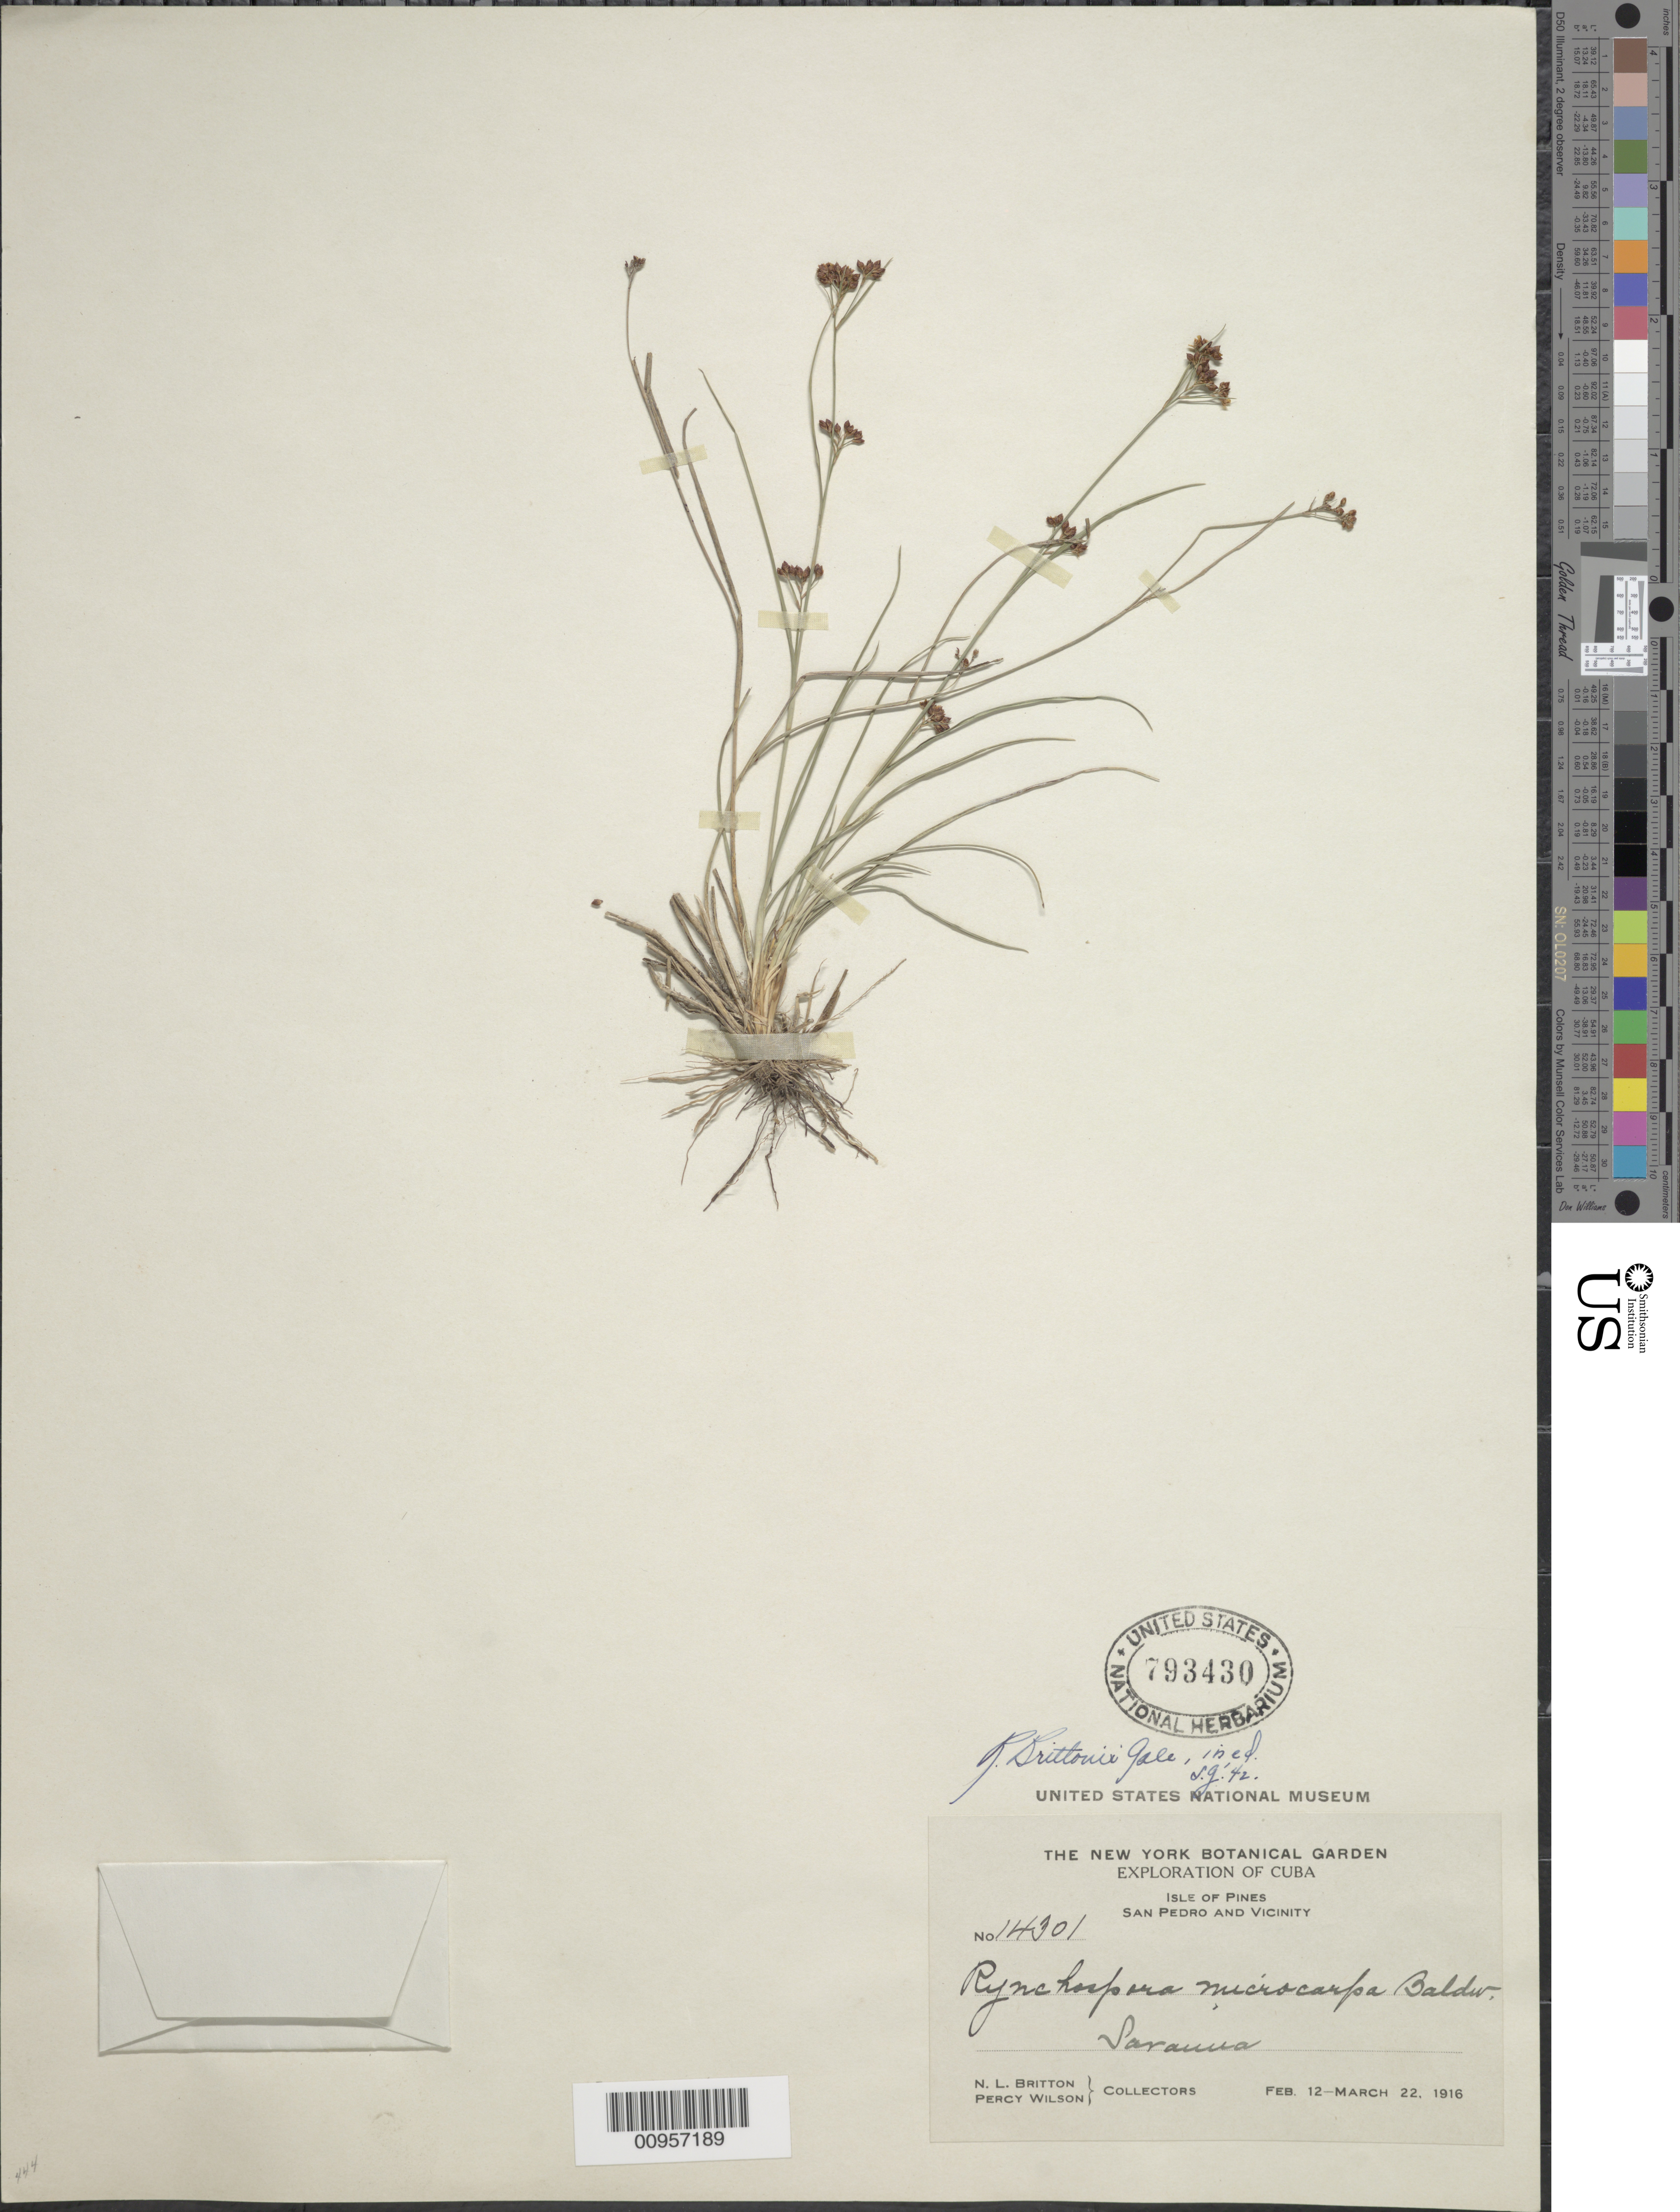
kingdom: Plantae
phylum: Tracheophyta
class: Liliopsida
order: Poales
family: Cyperaceae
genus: Rhynchospora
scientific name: Rhynchospora brittonii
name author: Gale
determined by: Gale, S.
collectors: N. Britton & P. Wilson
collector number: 14301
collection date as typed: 12 Feb 1916 to 22 Mar 1916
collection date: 1916-02-12/1916-03-22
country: Cuba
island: Isla de la Juventud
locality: San Pedro and vicinity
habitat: Savanna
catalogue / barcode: US 793430